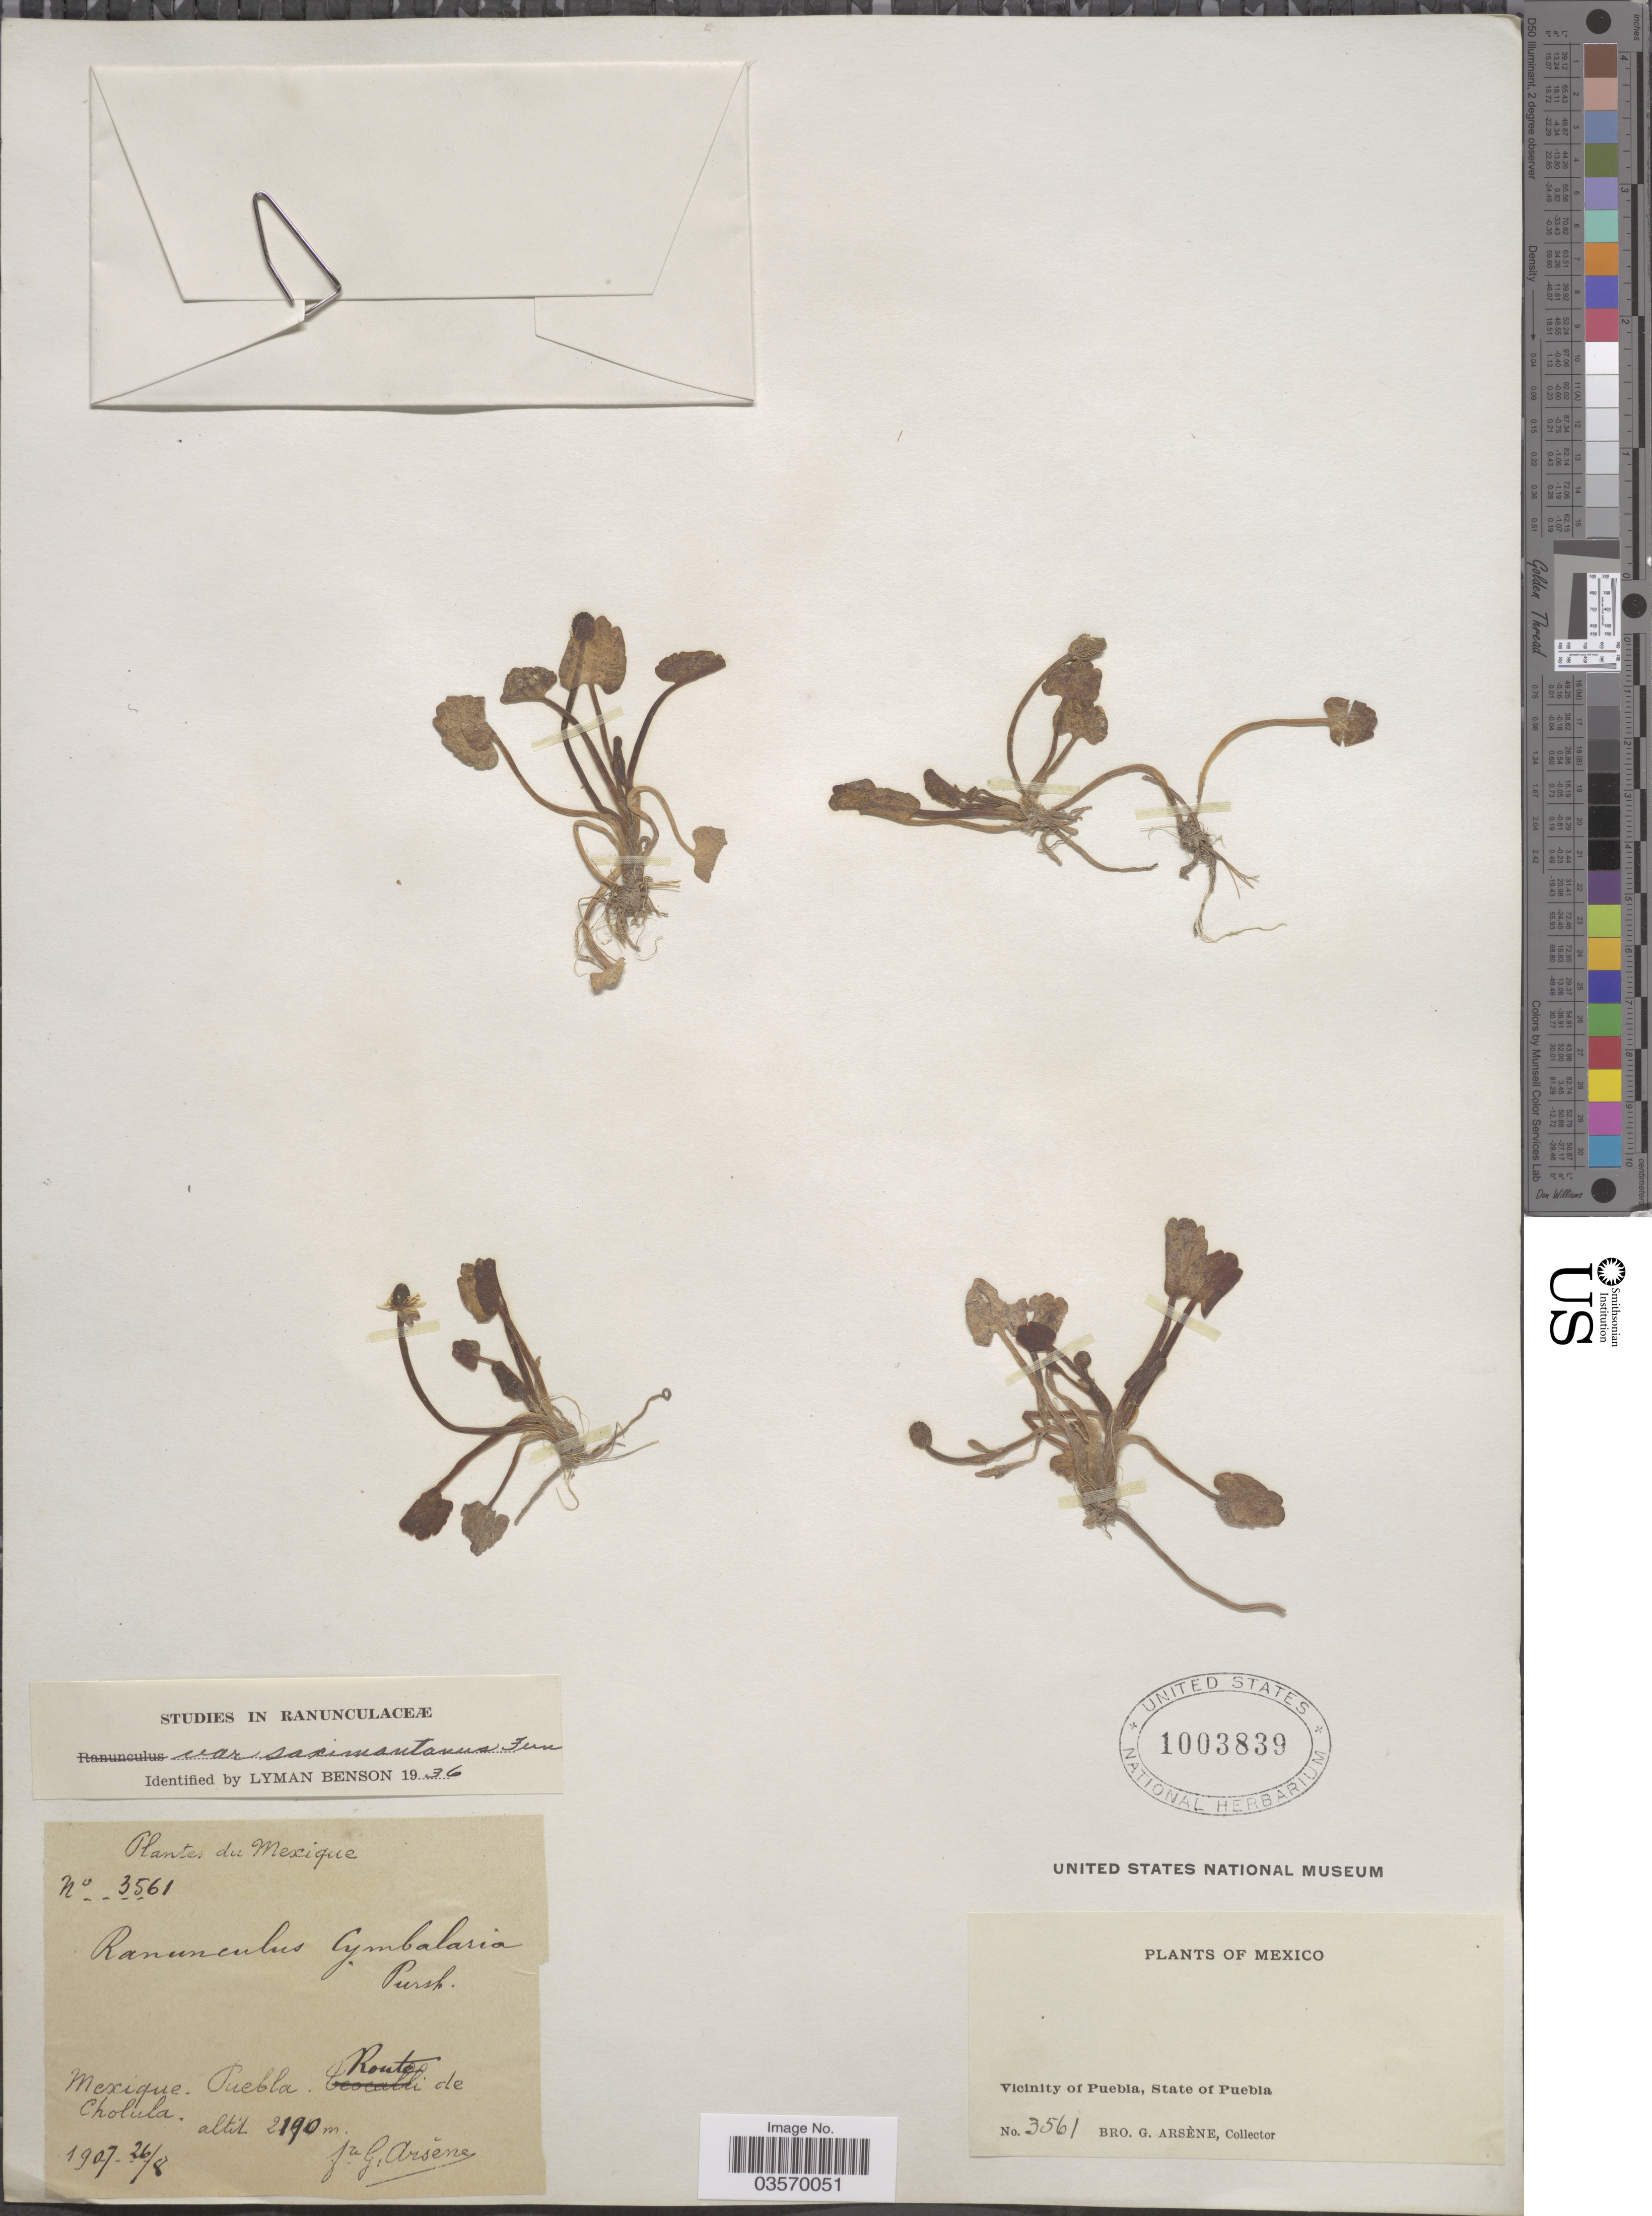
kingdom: Plantae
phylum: Tracheophyta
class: Magnoliopsida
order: Ranunculales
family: Ranunculaceae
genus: Halerpestes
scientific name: Halerpestes cymbalaria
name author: (Pursh) Greene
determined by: Strong, M. T., (US), Smithsonian Institution - National Museum of Natural History (UNITED STATES)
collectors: Bro. G. Arsène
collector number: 3561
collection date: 1907-08-26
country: Mexico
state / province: Puebla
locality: Vicinity of Puebla. Route de Cholula.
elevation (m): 2190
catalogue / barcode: US 1003839